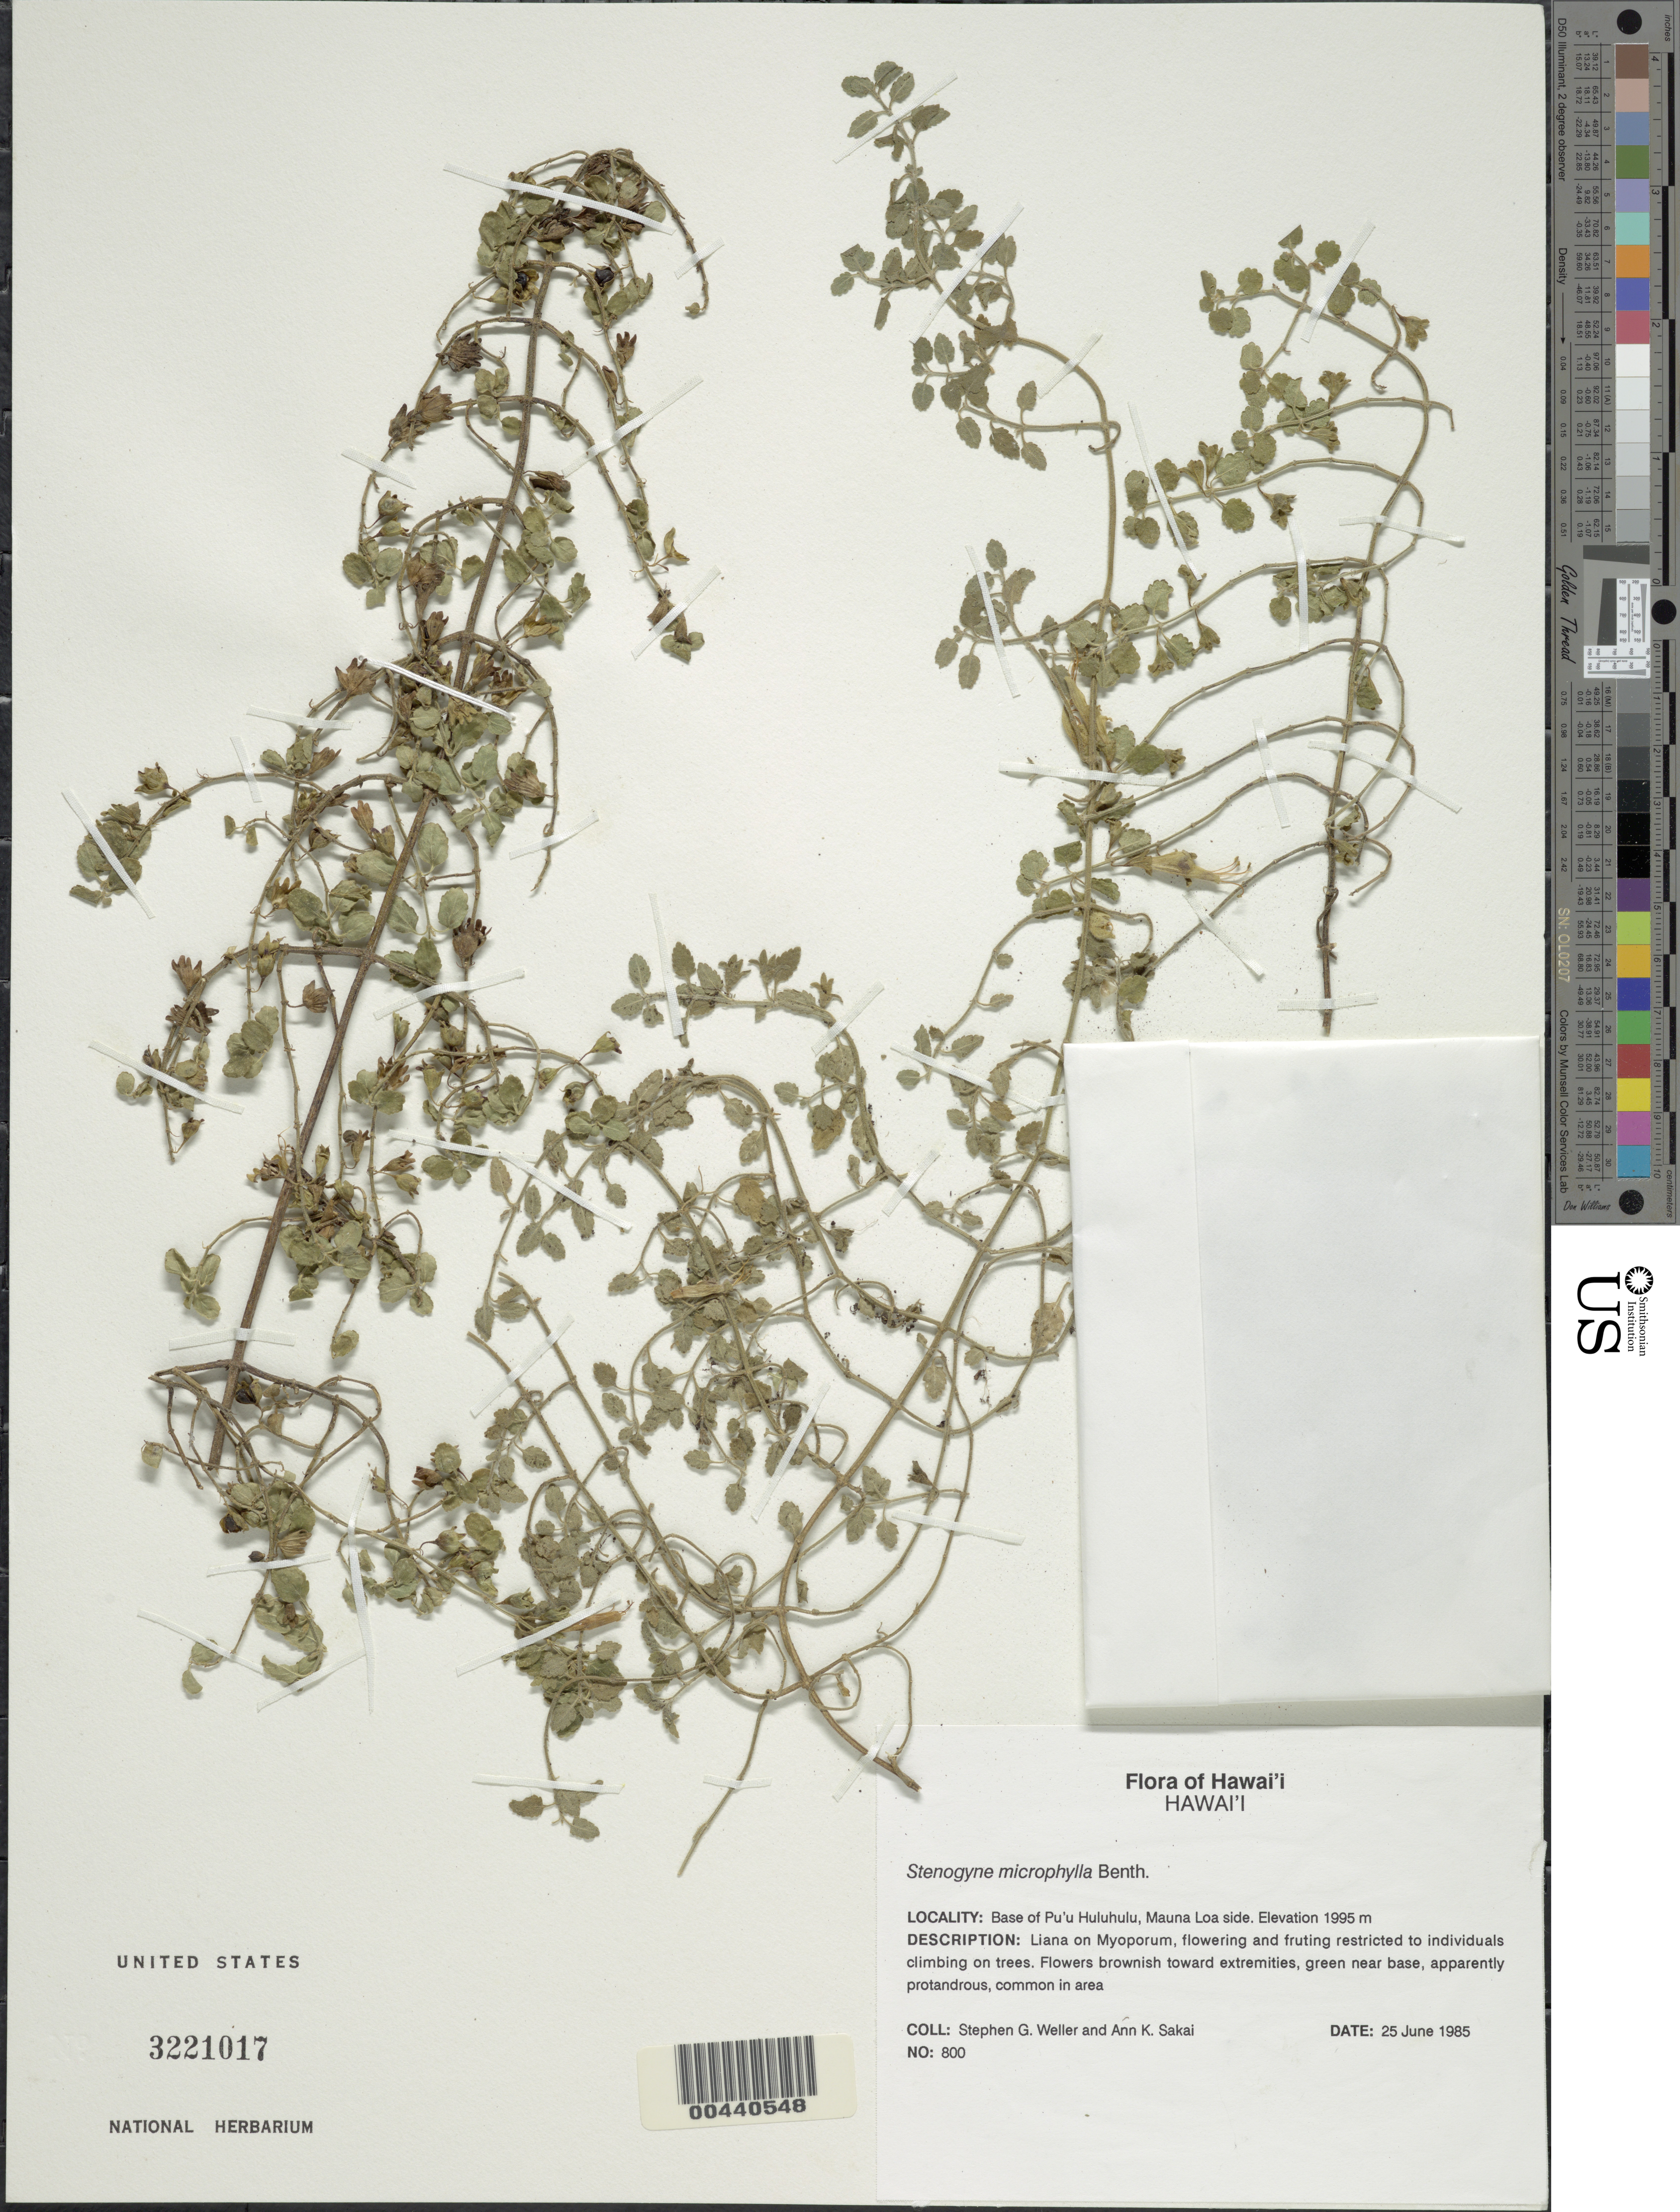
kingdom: Plantae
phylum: Tracheophyta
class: Magnoliopsida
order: Lamiales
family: Lamiaceae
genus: Stenogyne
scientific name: Stenogyne microphylla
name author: Benth.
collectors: S. G. Weller & A. Sakai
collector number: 800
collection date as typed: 25 Jun 1985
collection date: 1985-06-25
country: United States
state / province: Hawaii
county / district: Hawaii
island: Hawaii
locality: Base of Pu'u Huluhulu, Mauna Loa side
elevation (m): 1995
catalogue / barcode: US 3221017